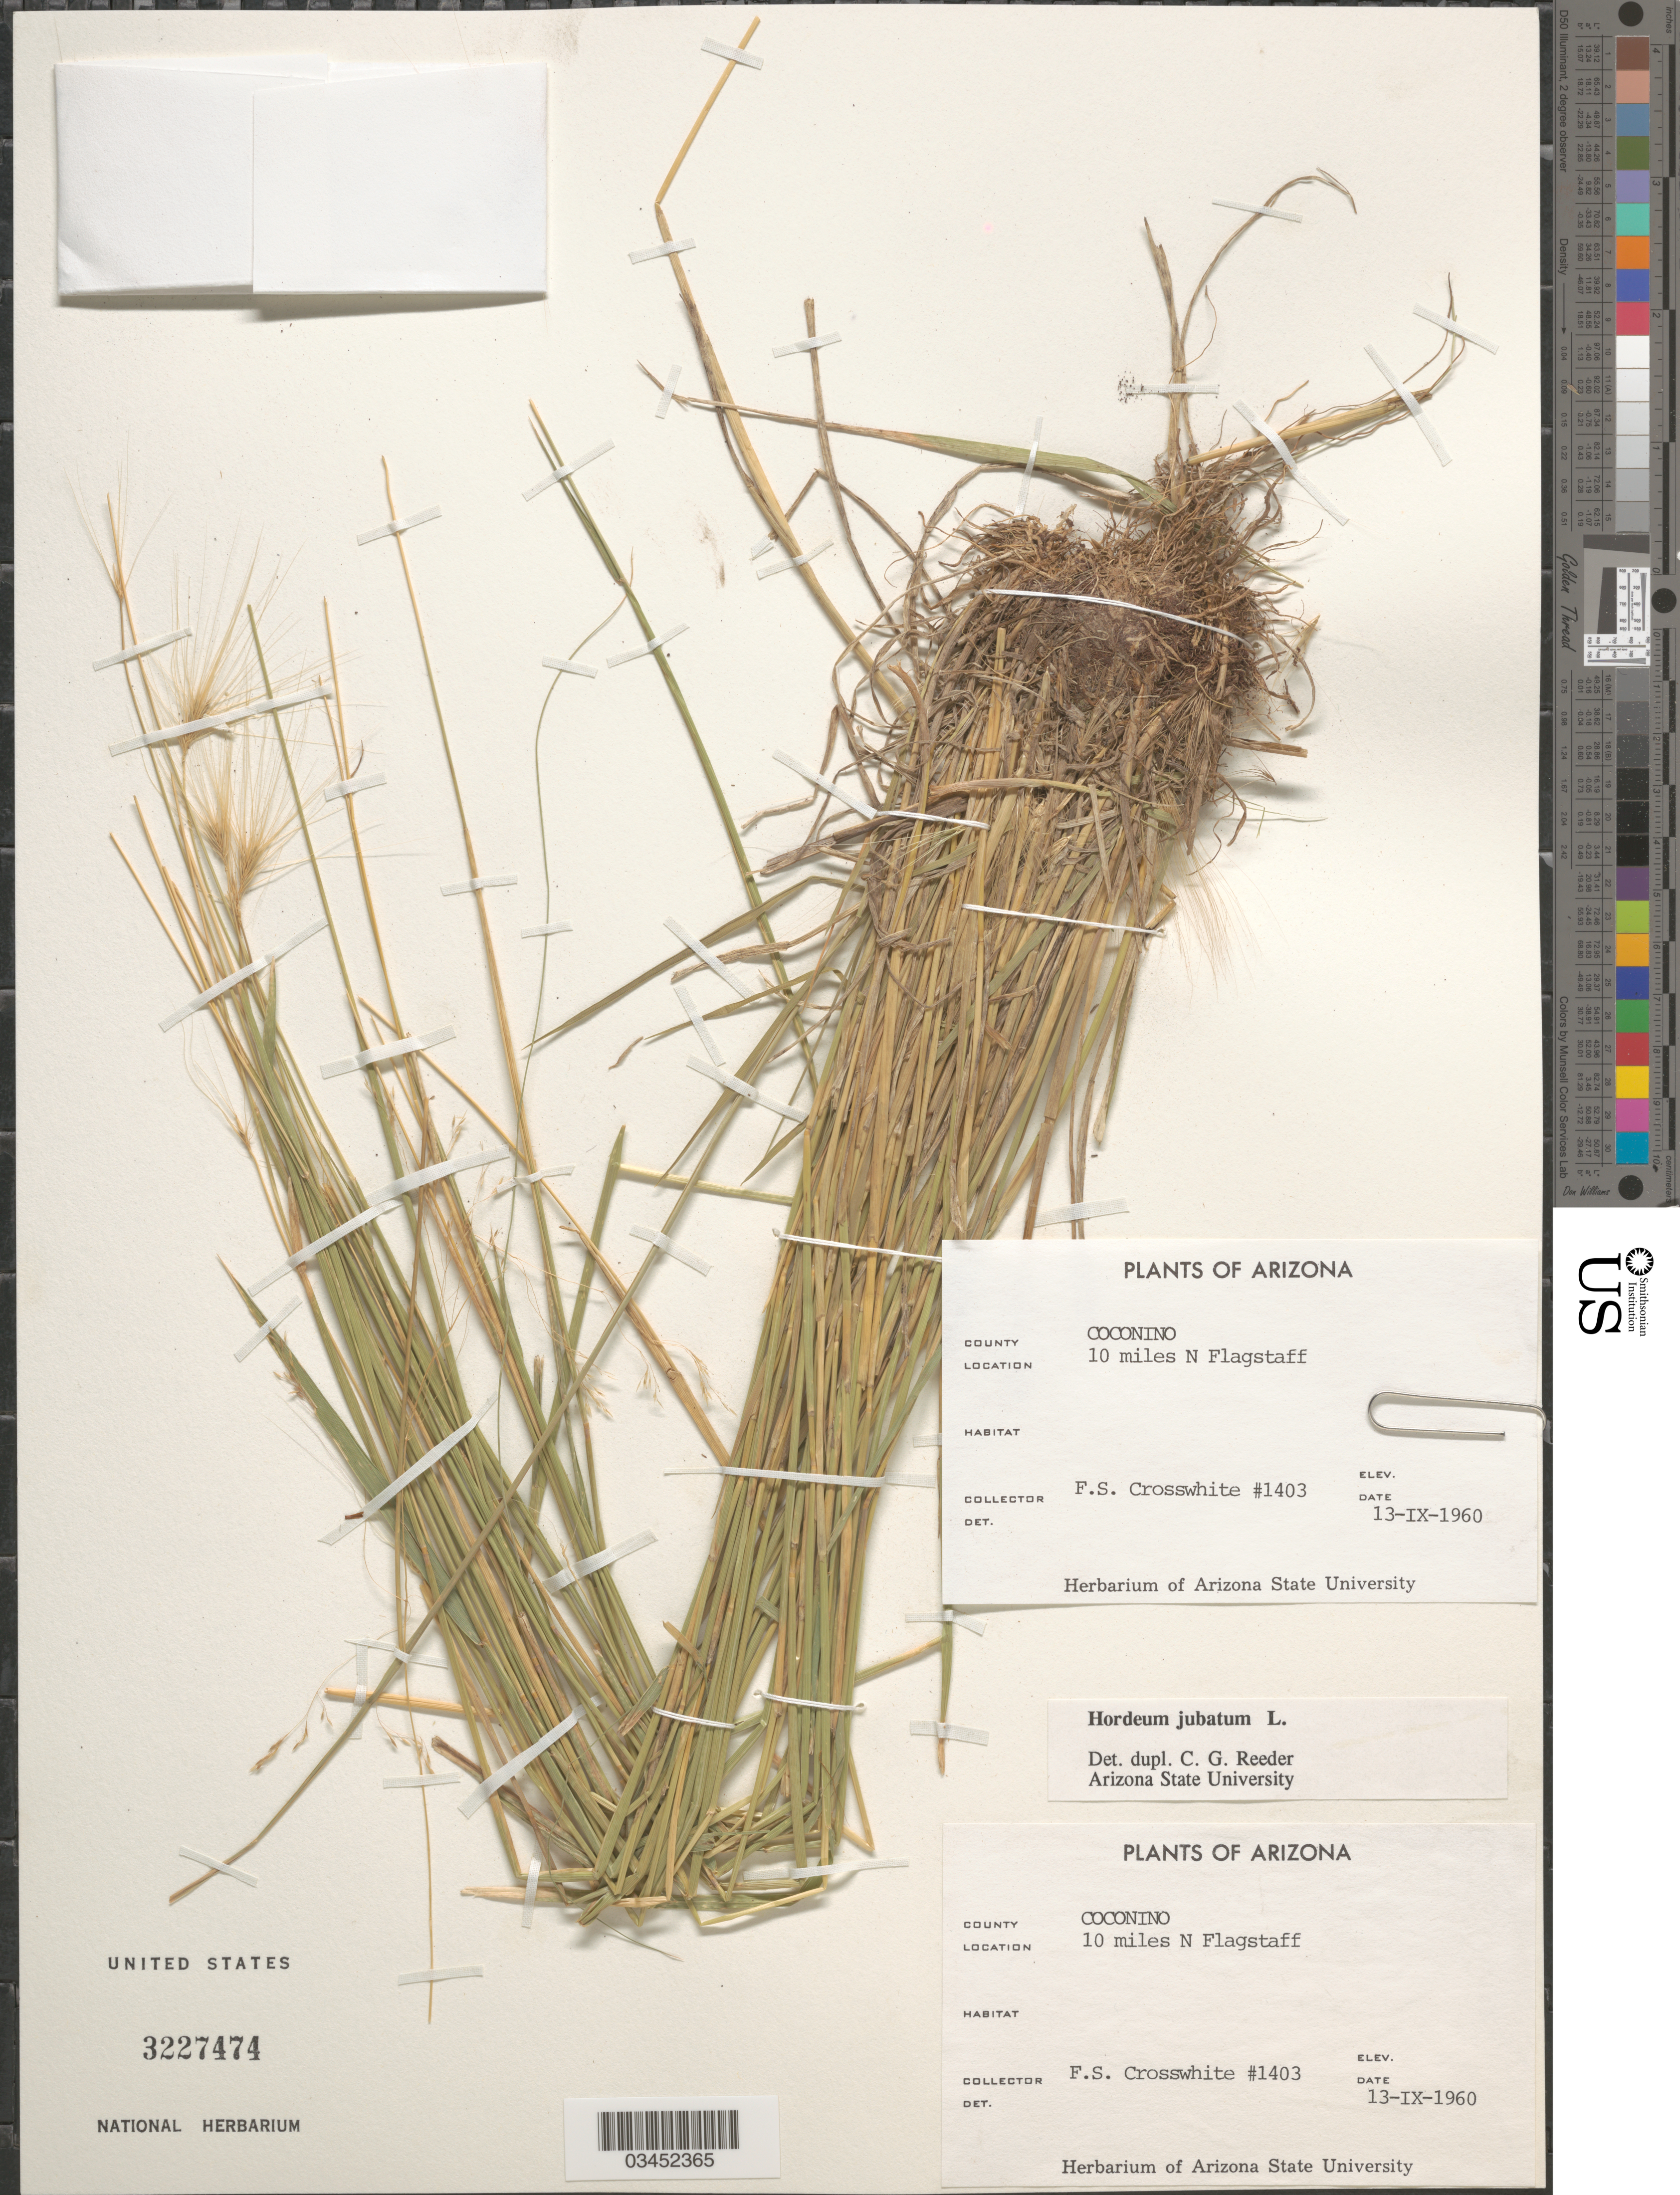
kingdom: Plantae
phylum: Tracheophyta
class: Liliopsida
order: Poales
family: Poaceae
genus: Hordeum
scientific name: Hordeum jubatum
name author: L.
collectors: F. Crosswhite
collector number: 1403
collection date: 1960-09-13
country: United States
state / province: Arizona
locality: County Coconino. 10 miles N Flagstaff.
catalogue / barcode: US 3227474